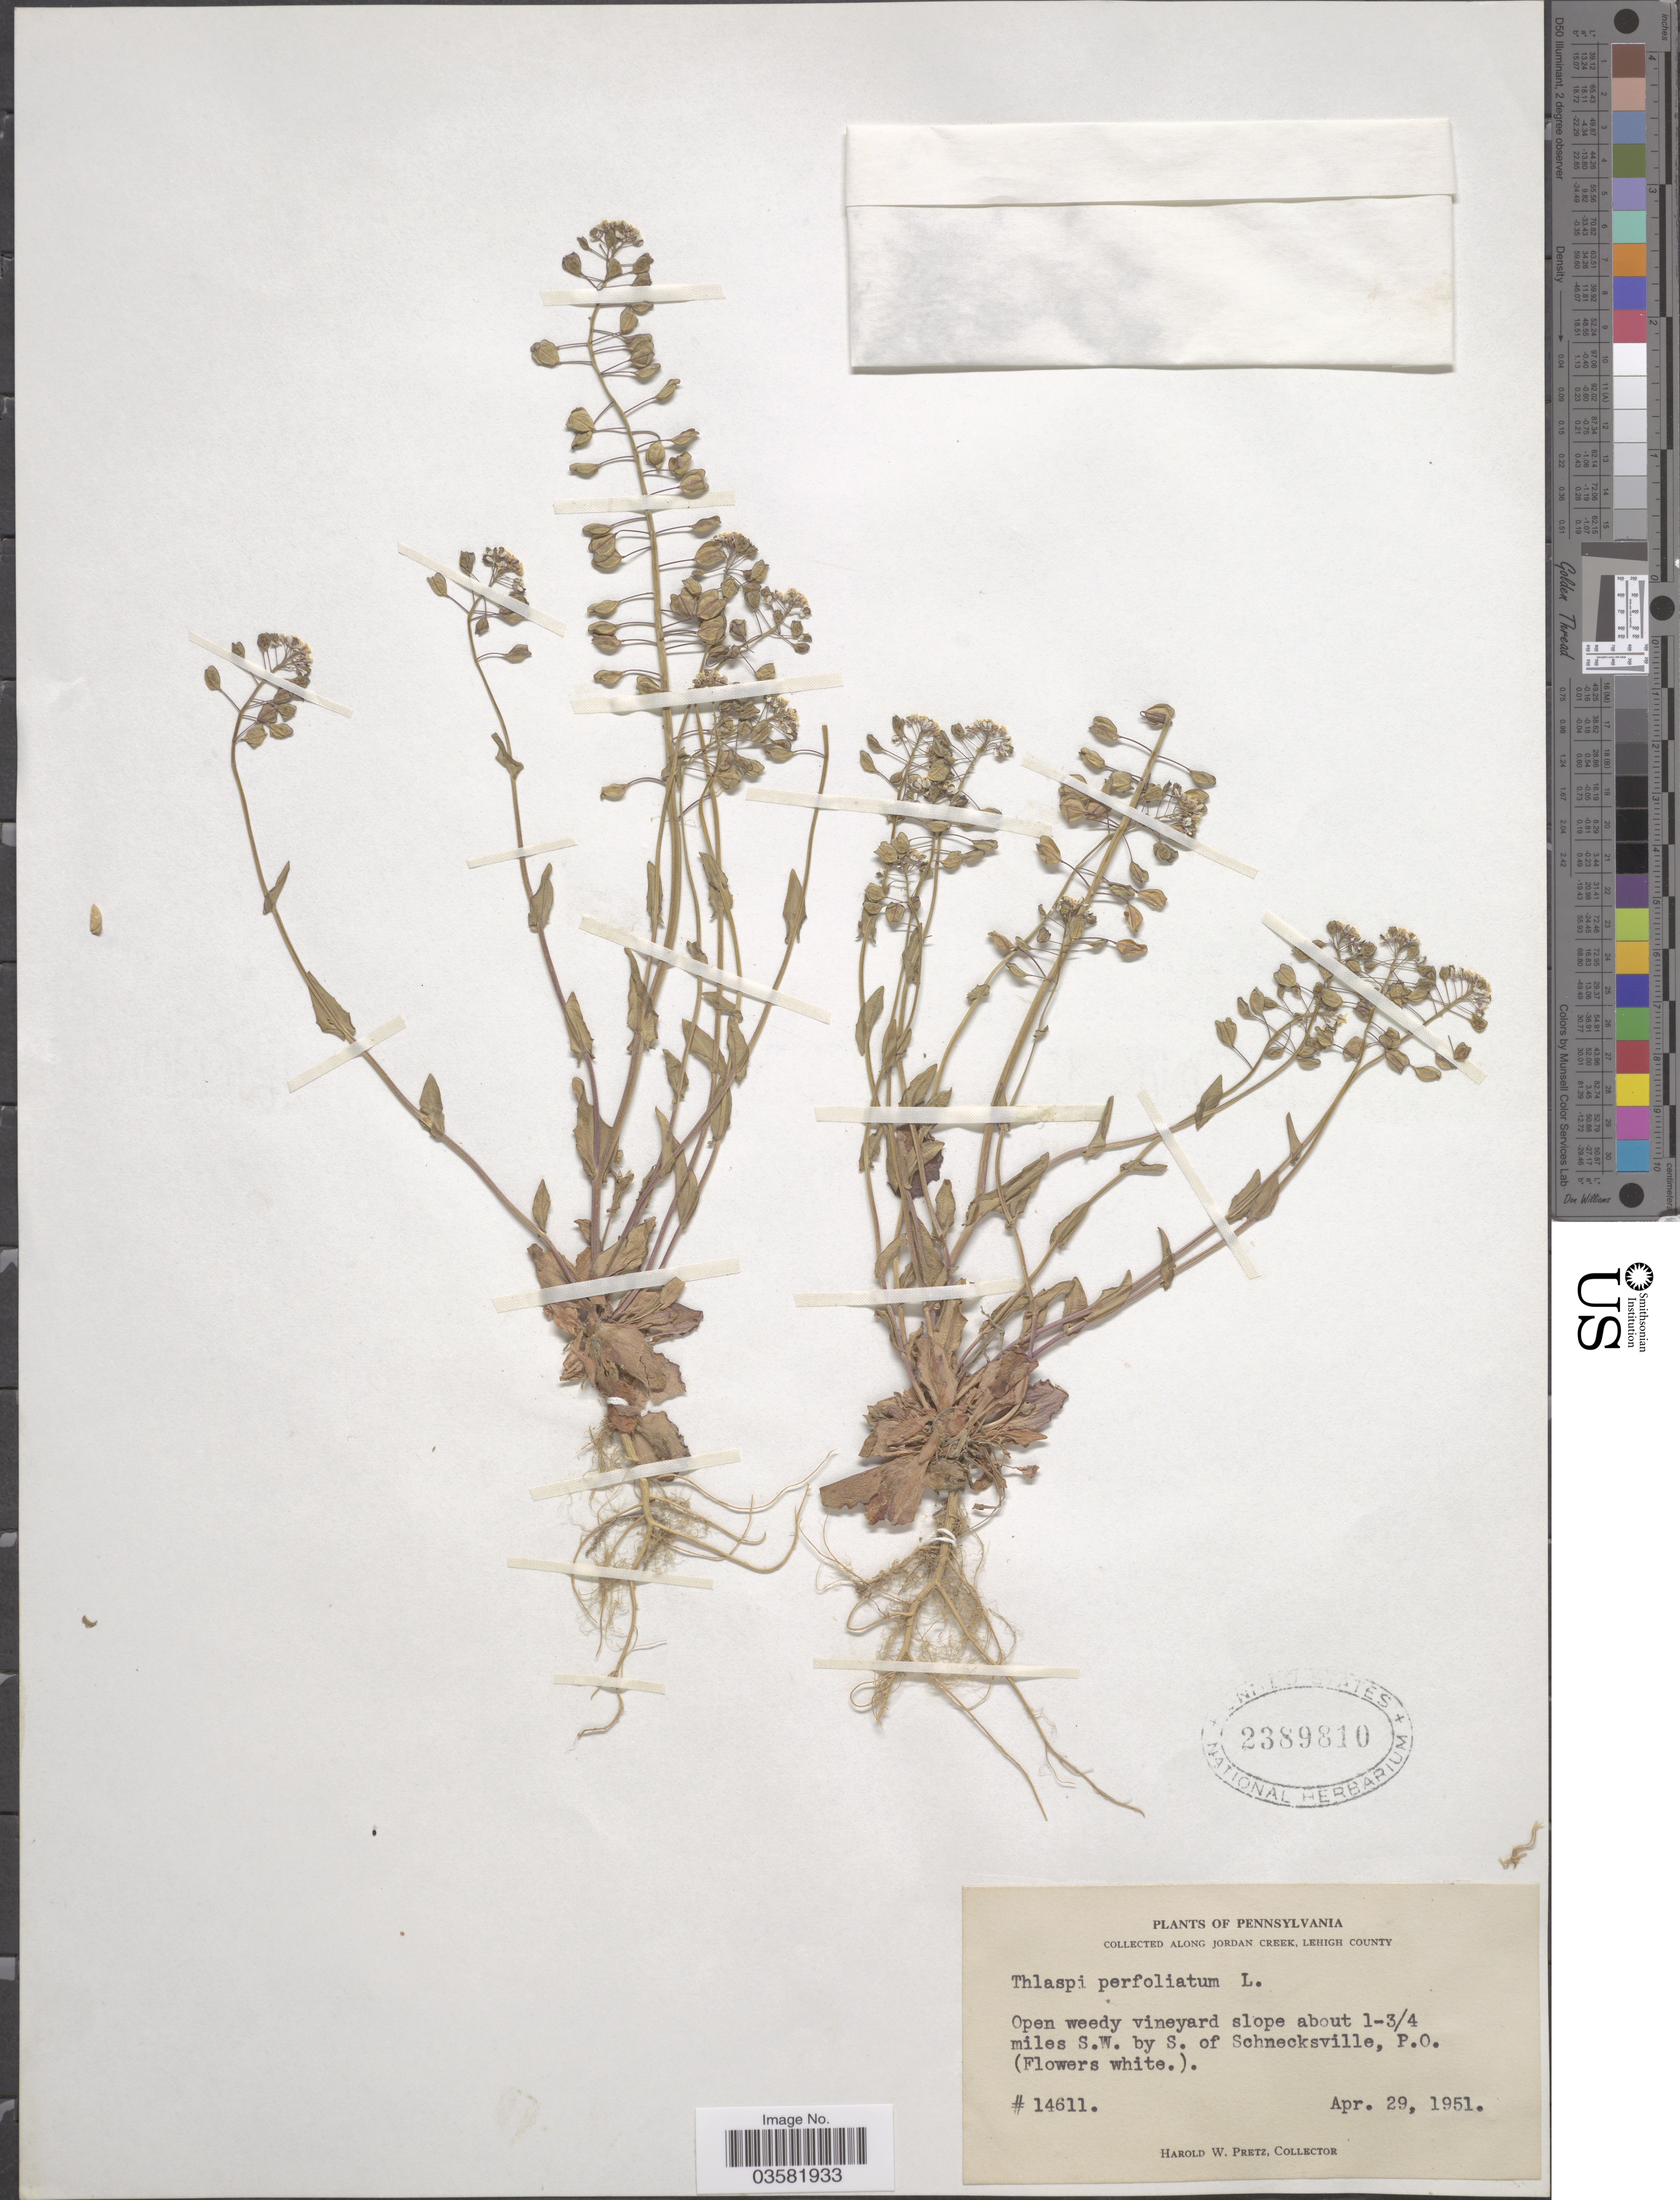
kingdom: Plantae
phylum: Tracheophyta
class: Magnoliopsida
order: Brassicales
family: Brassicaceae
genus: Thlaspi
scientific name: Thlaspi perfoliatum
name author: L.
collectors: H. W. Pretz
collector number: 14611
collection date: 1951-04-29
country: United States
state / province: Pennsylvania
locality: Along Jordan Creek, Lehigh County. Open weedy vineyard slope about 1-3/4 miles S.W. by S. of Schnecksville, P.O.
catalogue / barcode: US 2389810